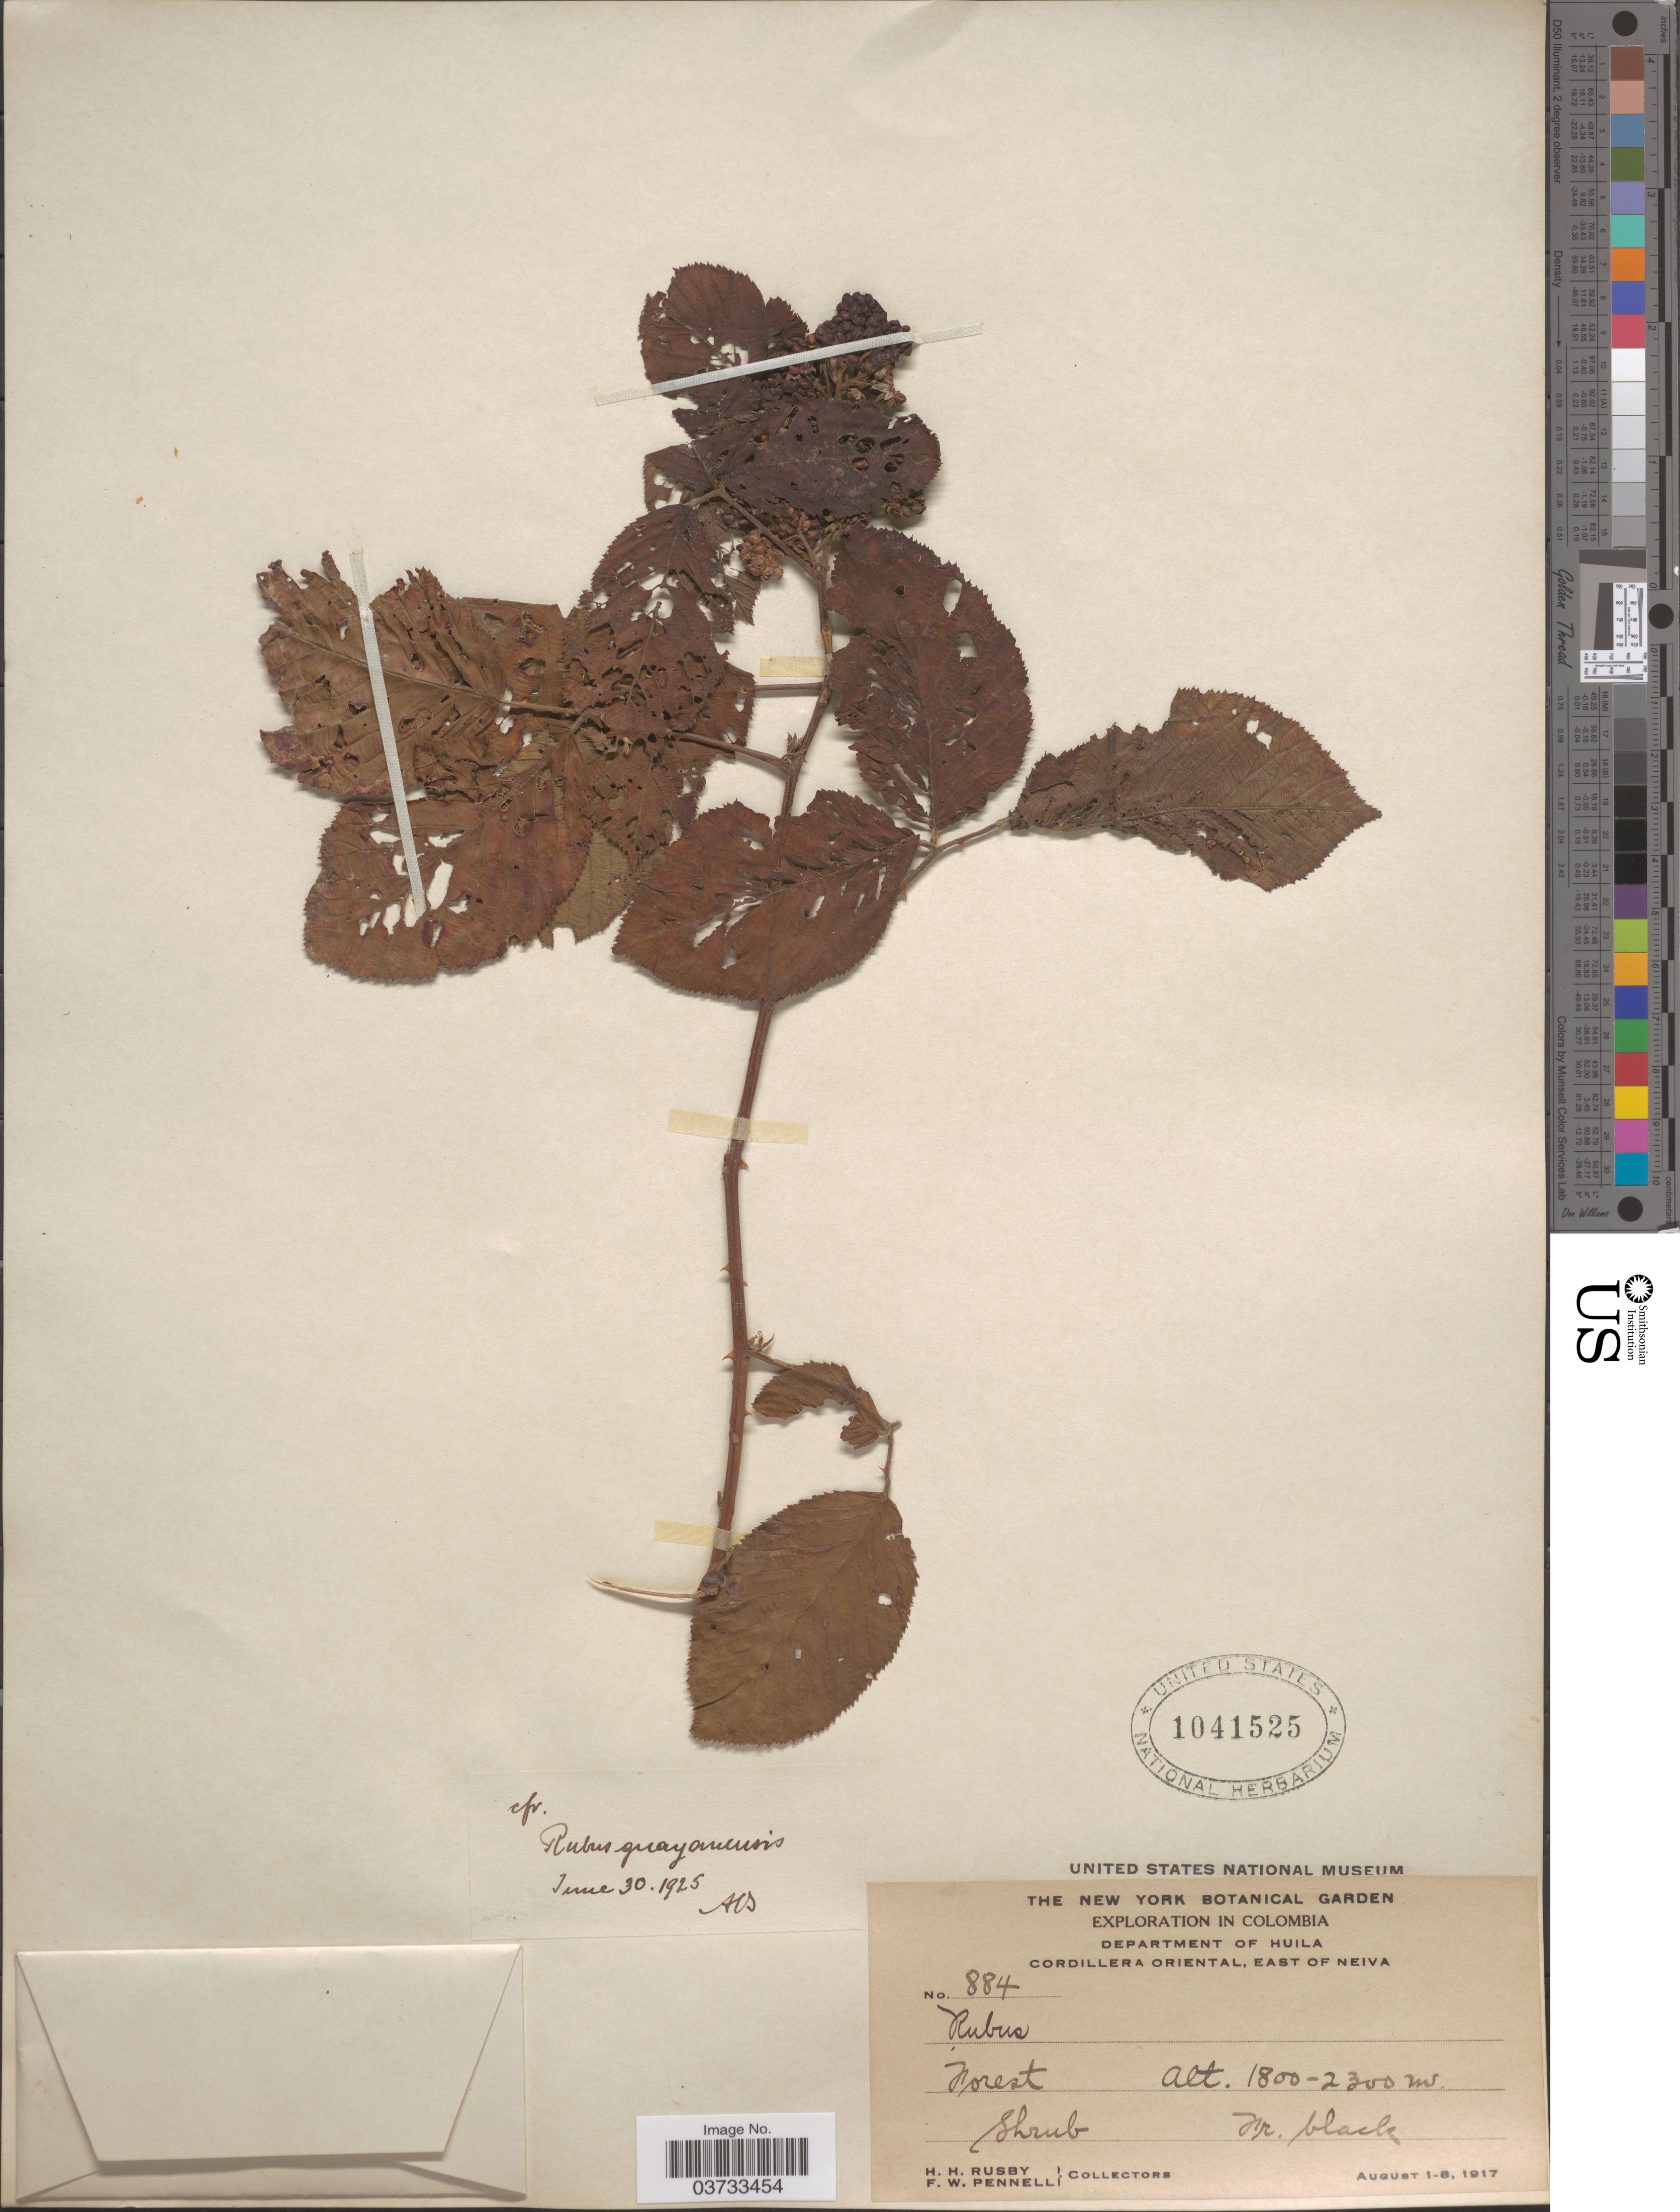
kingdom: Plantae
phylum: Tracheophyta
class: Magnoliopsida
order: Rosales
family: Rosaceae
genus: Rubus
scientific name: Rubus guyanensis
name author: Focke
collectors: H. H. Rusby & F. W. Pennell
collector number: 884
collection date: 1917-08-01/1917-08-08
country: Colombia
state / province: Huila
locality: Department of Huila. Cordillera Oriental, East of Neiva.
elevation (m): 1800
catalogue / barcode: US 1041525